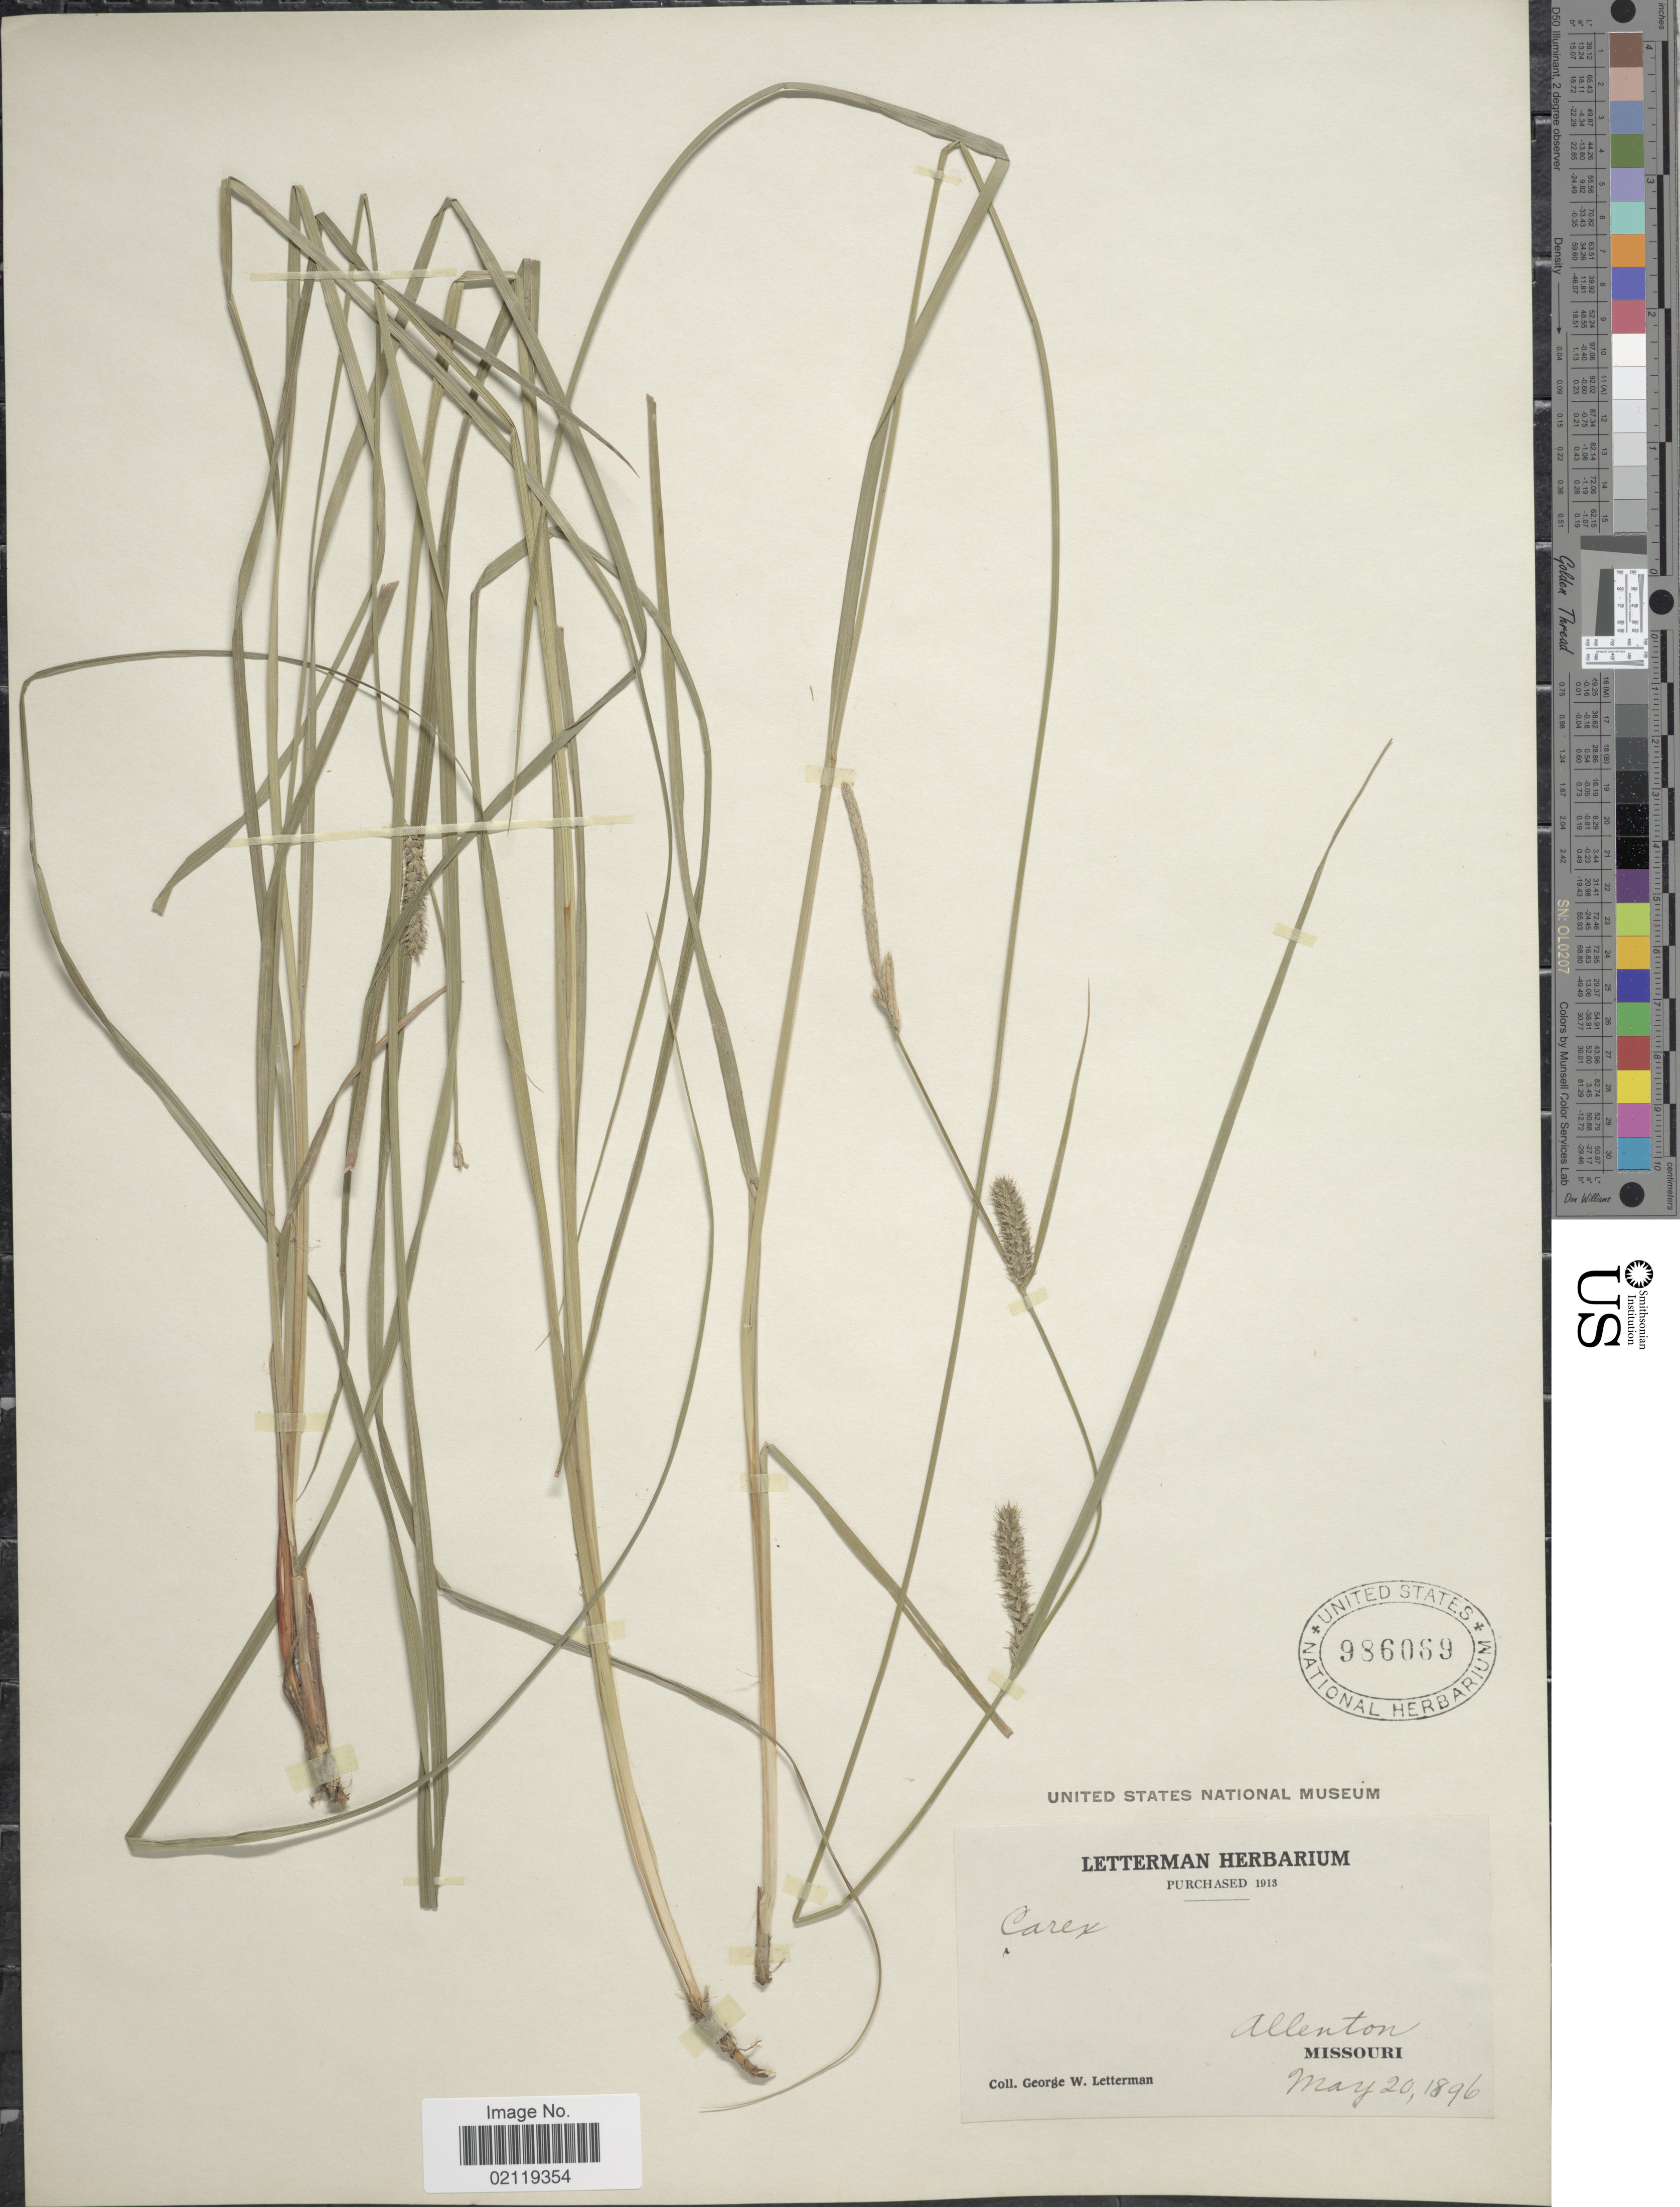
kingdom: Plantae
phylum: Tracheophyta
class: Liliopsida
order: Poales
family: Cyperaceae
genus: Carex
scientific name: Carex pellita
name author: Muhl. ex Willd.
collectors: G. W. Letterman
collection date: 1896-05-20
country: United States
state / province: Missouri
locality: Allenton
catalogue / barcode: US 986069